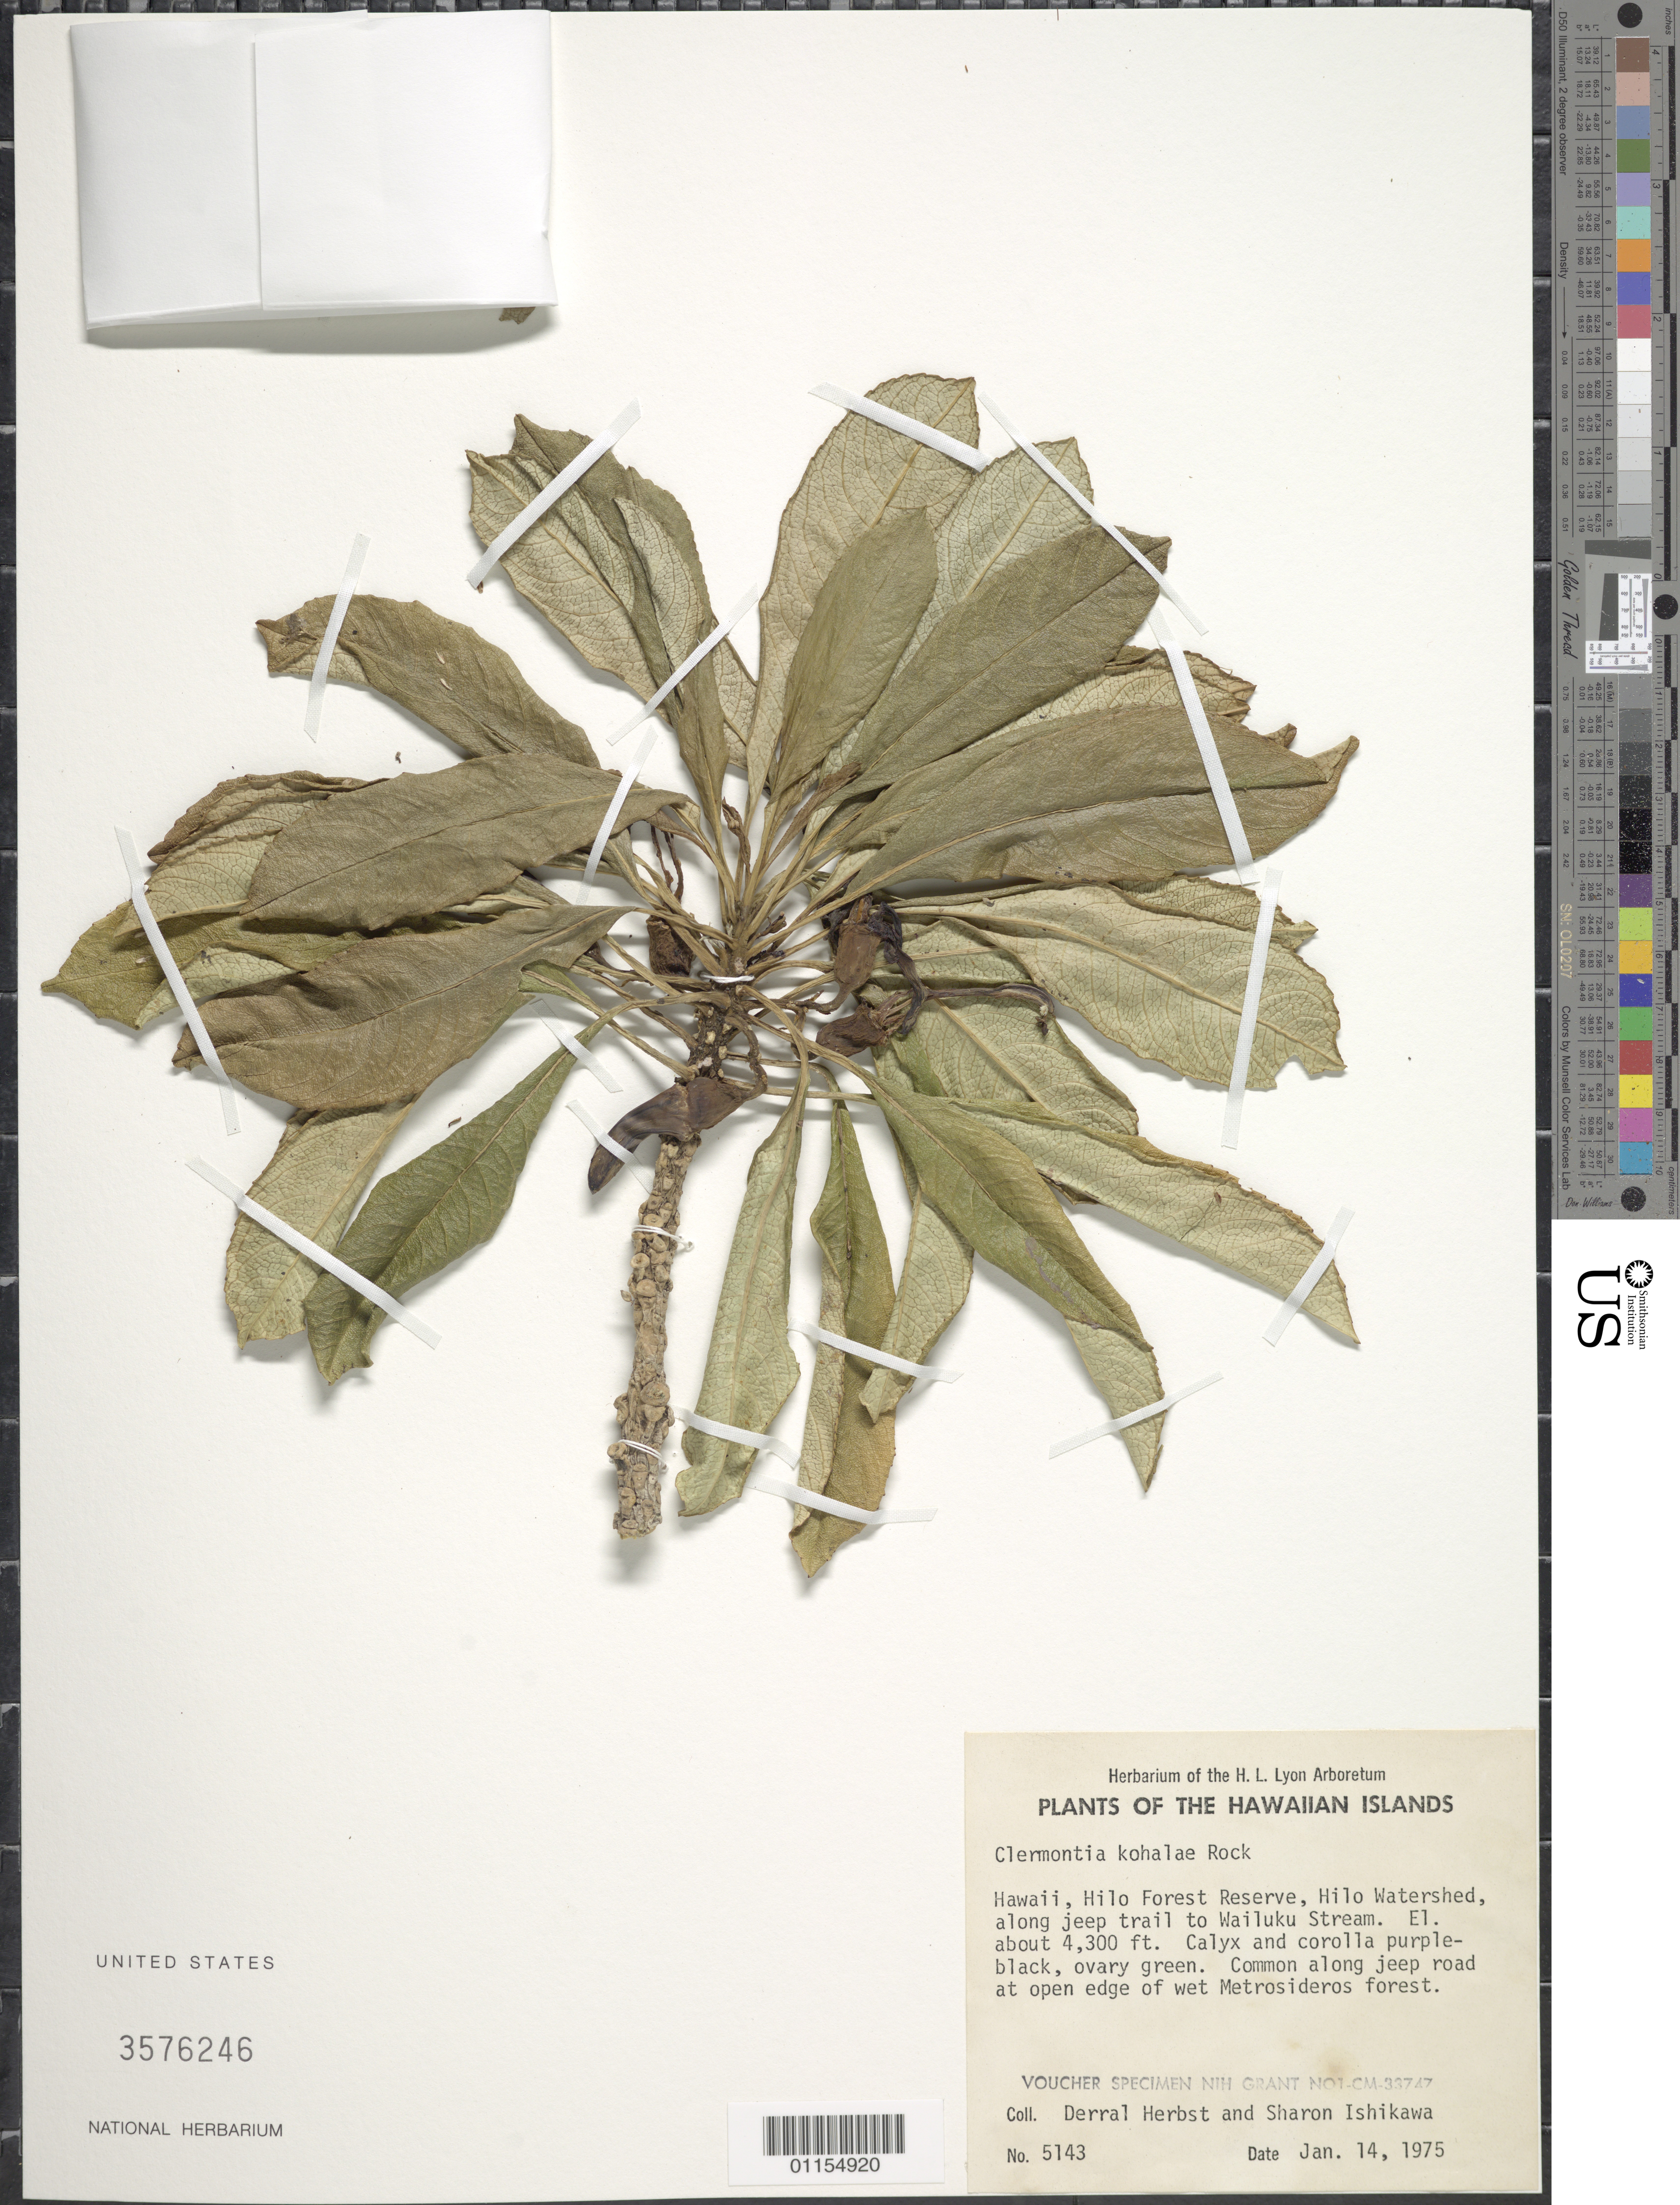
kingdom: Plantae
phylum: Tracheophyta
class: Magnoliopsida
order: Asterales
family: Campanulaceae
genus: Clermontia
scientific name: Clermontia kohalae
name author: Rock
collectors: D. R. Herbst & S. Ishikawa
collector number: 5143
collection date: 1975-01-14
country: United States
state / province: Hawaii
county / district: Hawaii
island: Hawaii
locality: Hilo Forest Reserve, Hilo Watershed, along jeep trail to Wailuku Stream.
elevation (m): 1311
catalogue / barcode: US 3576246